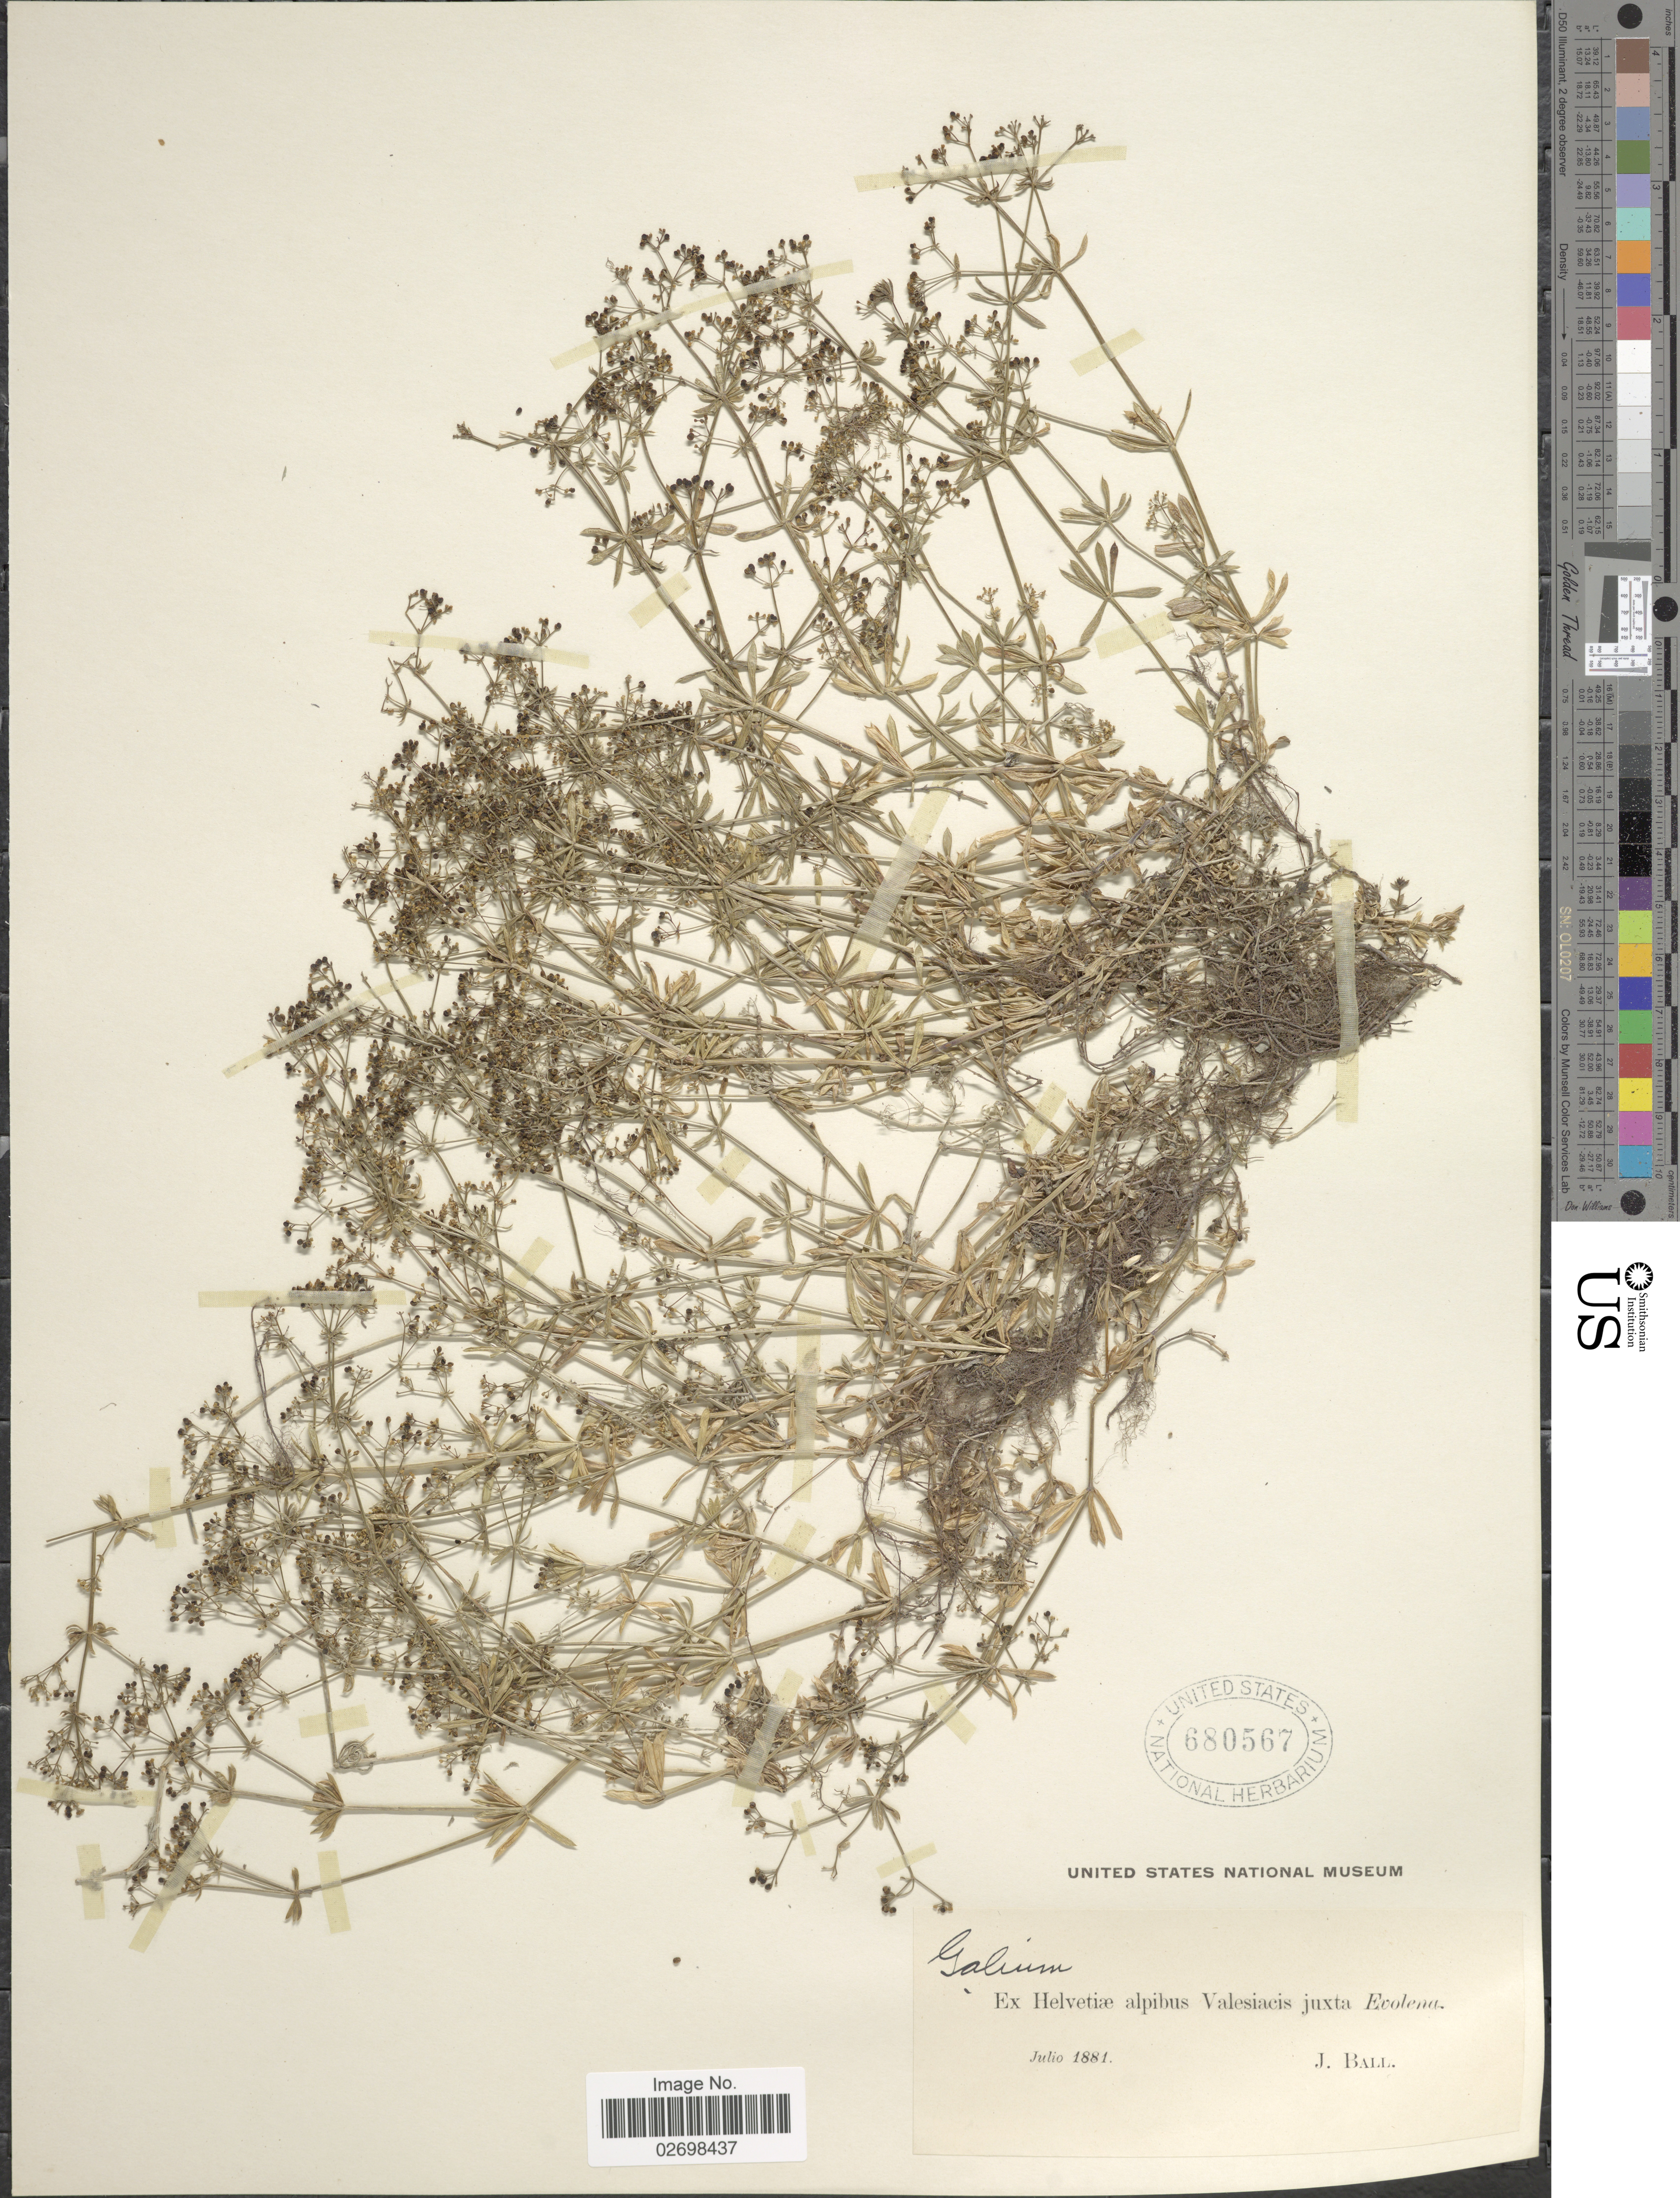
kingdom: Plantae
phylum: Tracheophyta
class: Magnoliopsida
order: Gentianales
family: Rubiaceae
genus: Galium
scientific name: Galium sp.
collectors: J. Ball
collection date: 1881-07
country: Switzerland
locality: Helvetiæ alpibus Valesiacis juxta Evolena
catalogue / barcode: US 680567